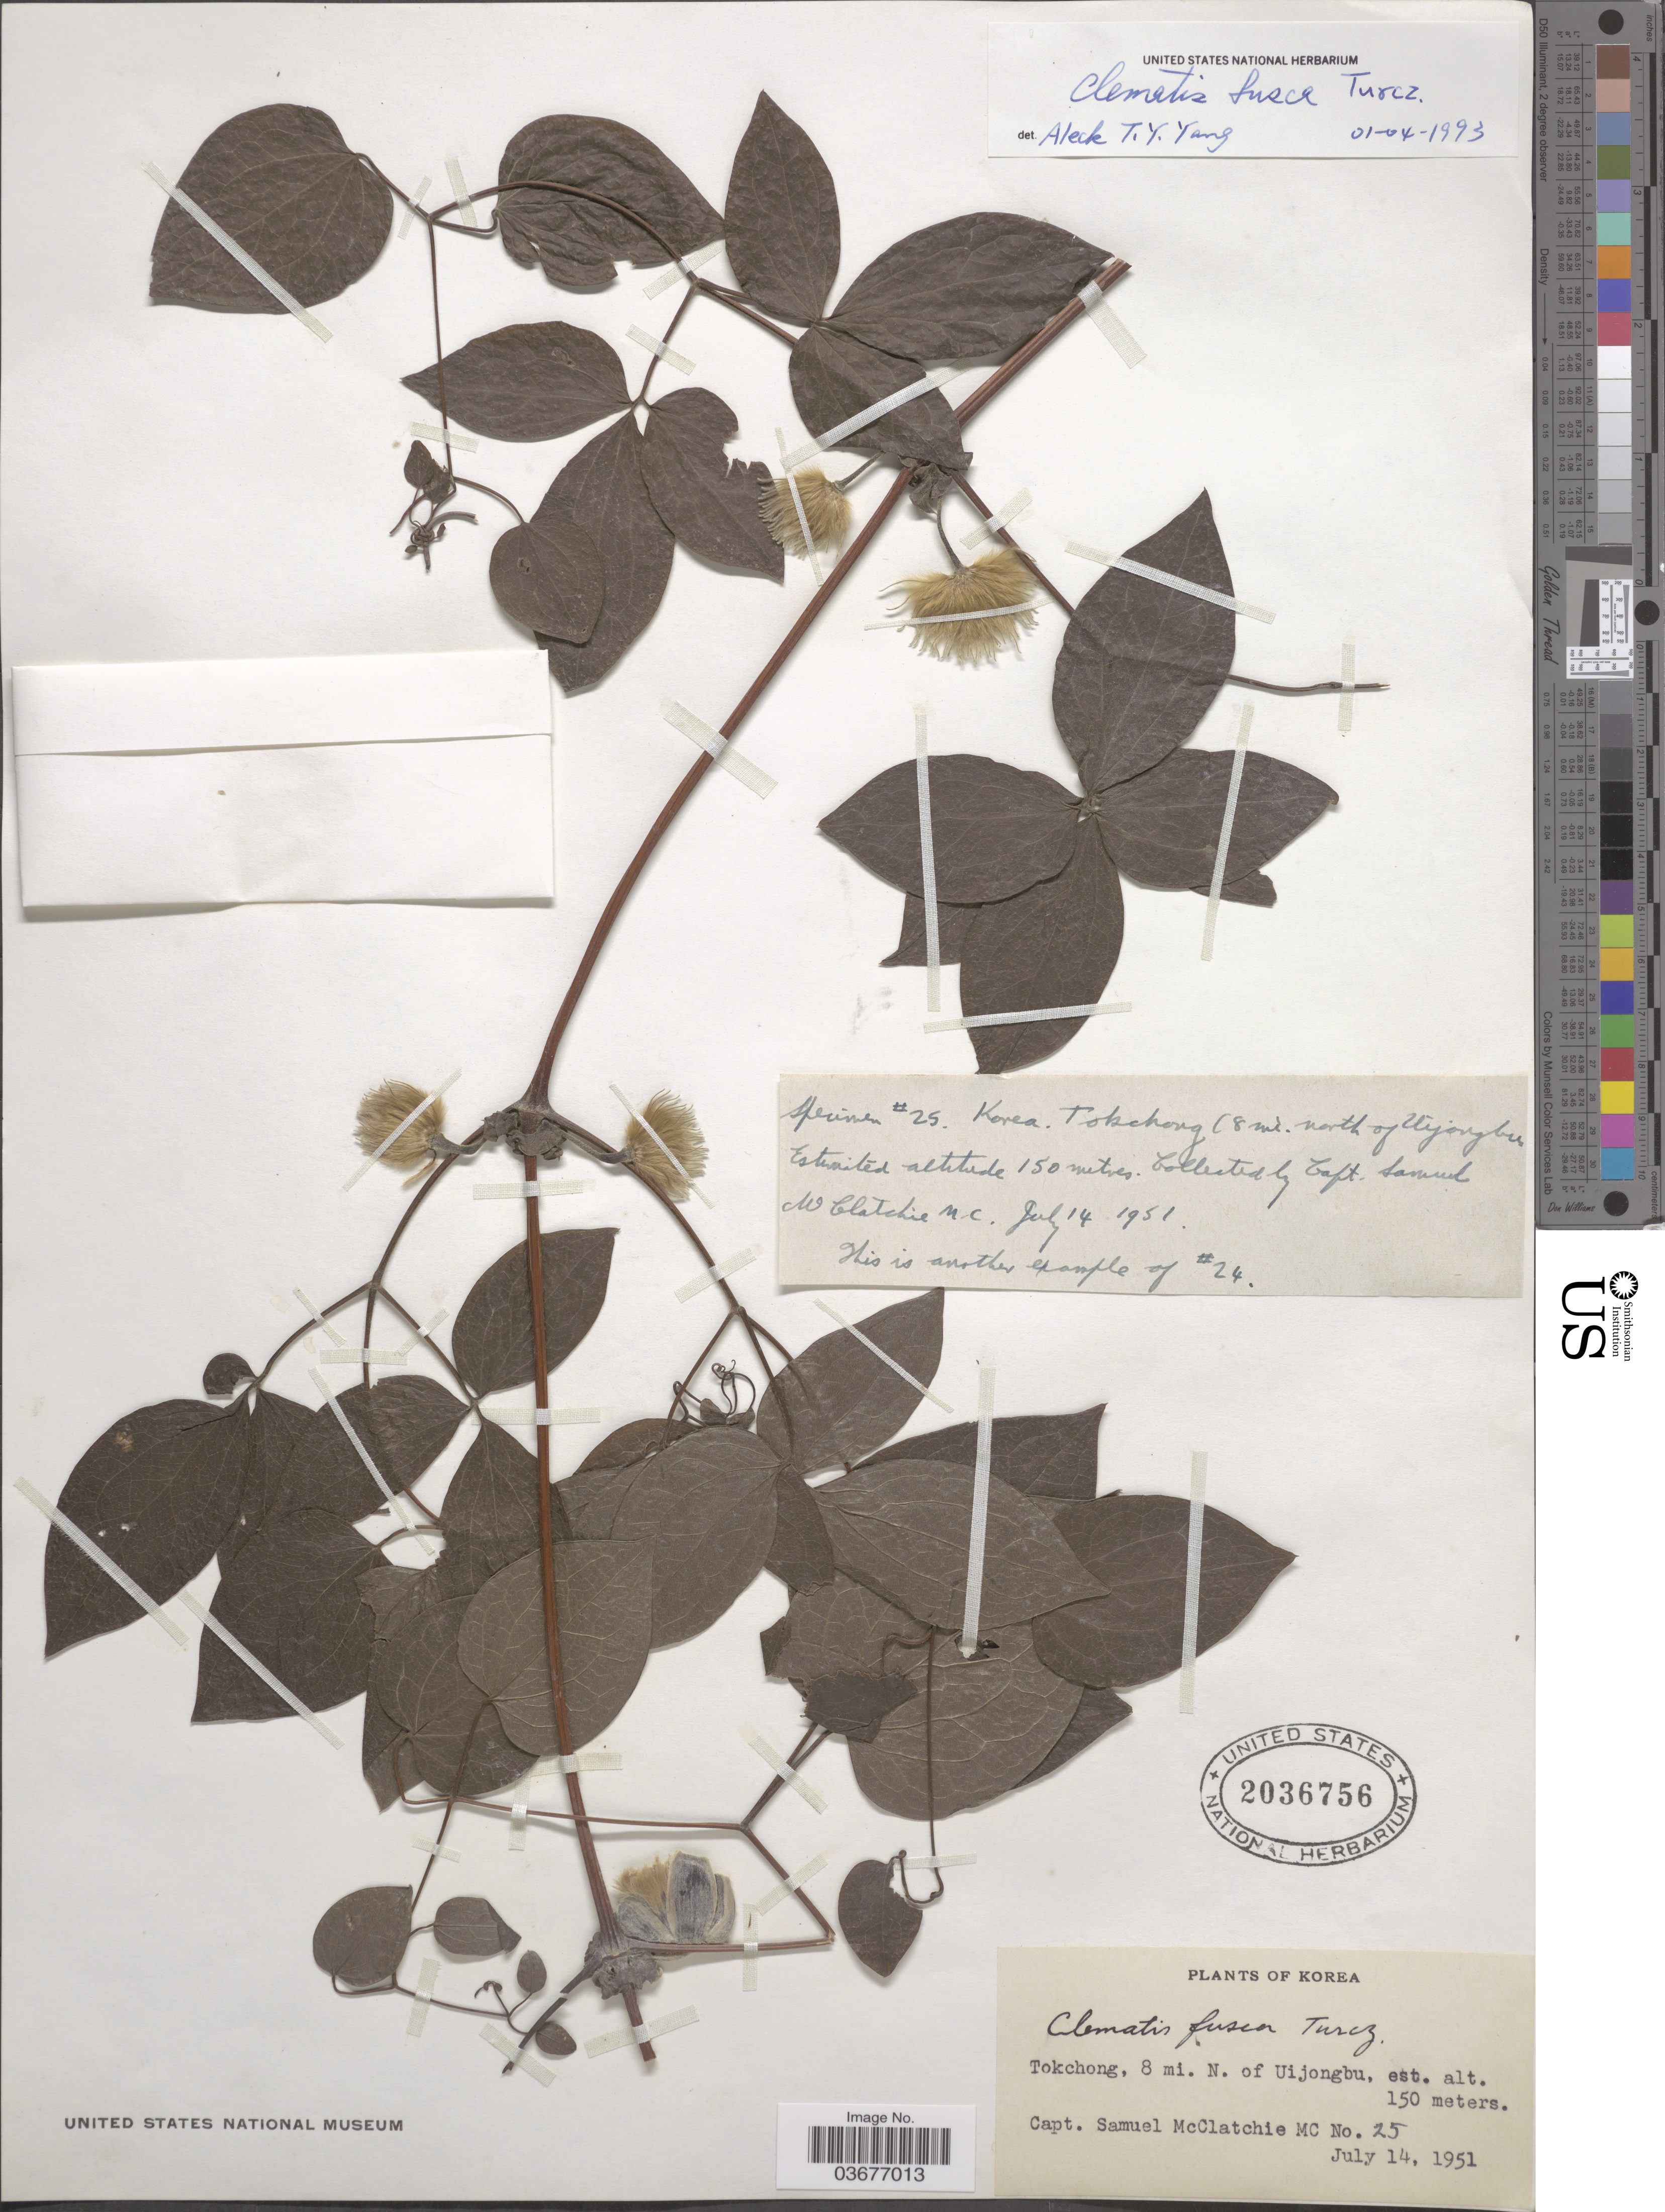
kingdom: Plantae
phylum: Tracheophyta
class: Magnoliopsida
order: Ranunculales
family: Ranunculaceae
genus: Clematis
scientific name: Clematis fusca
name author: Turcz.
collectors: S. McClatchie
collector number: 25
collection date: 1951-07-14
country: South Korea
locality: Tokchong, 8 mi. N. of Uijongbu.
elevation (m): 150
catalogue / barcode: US 2036756